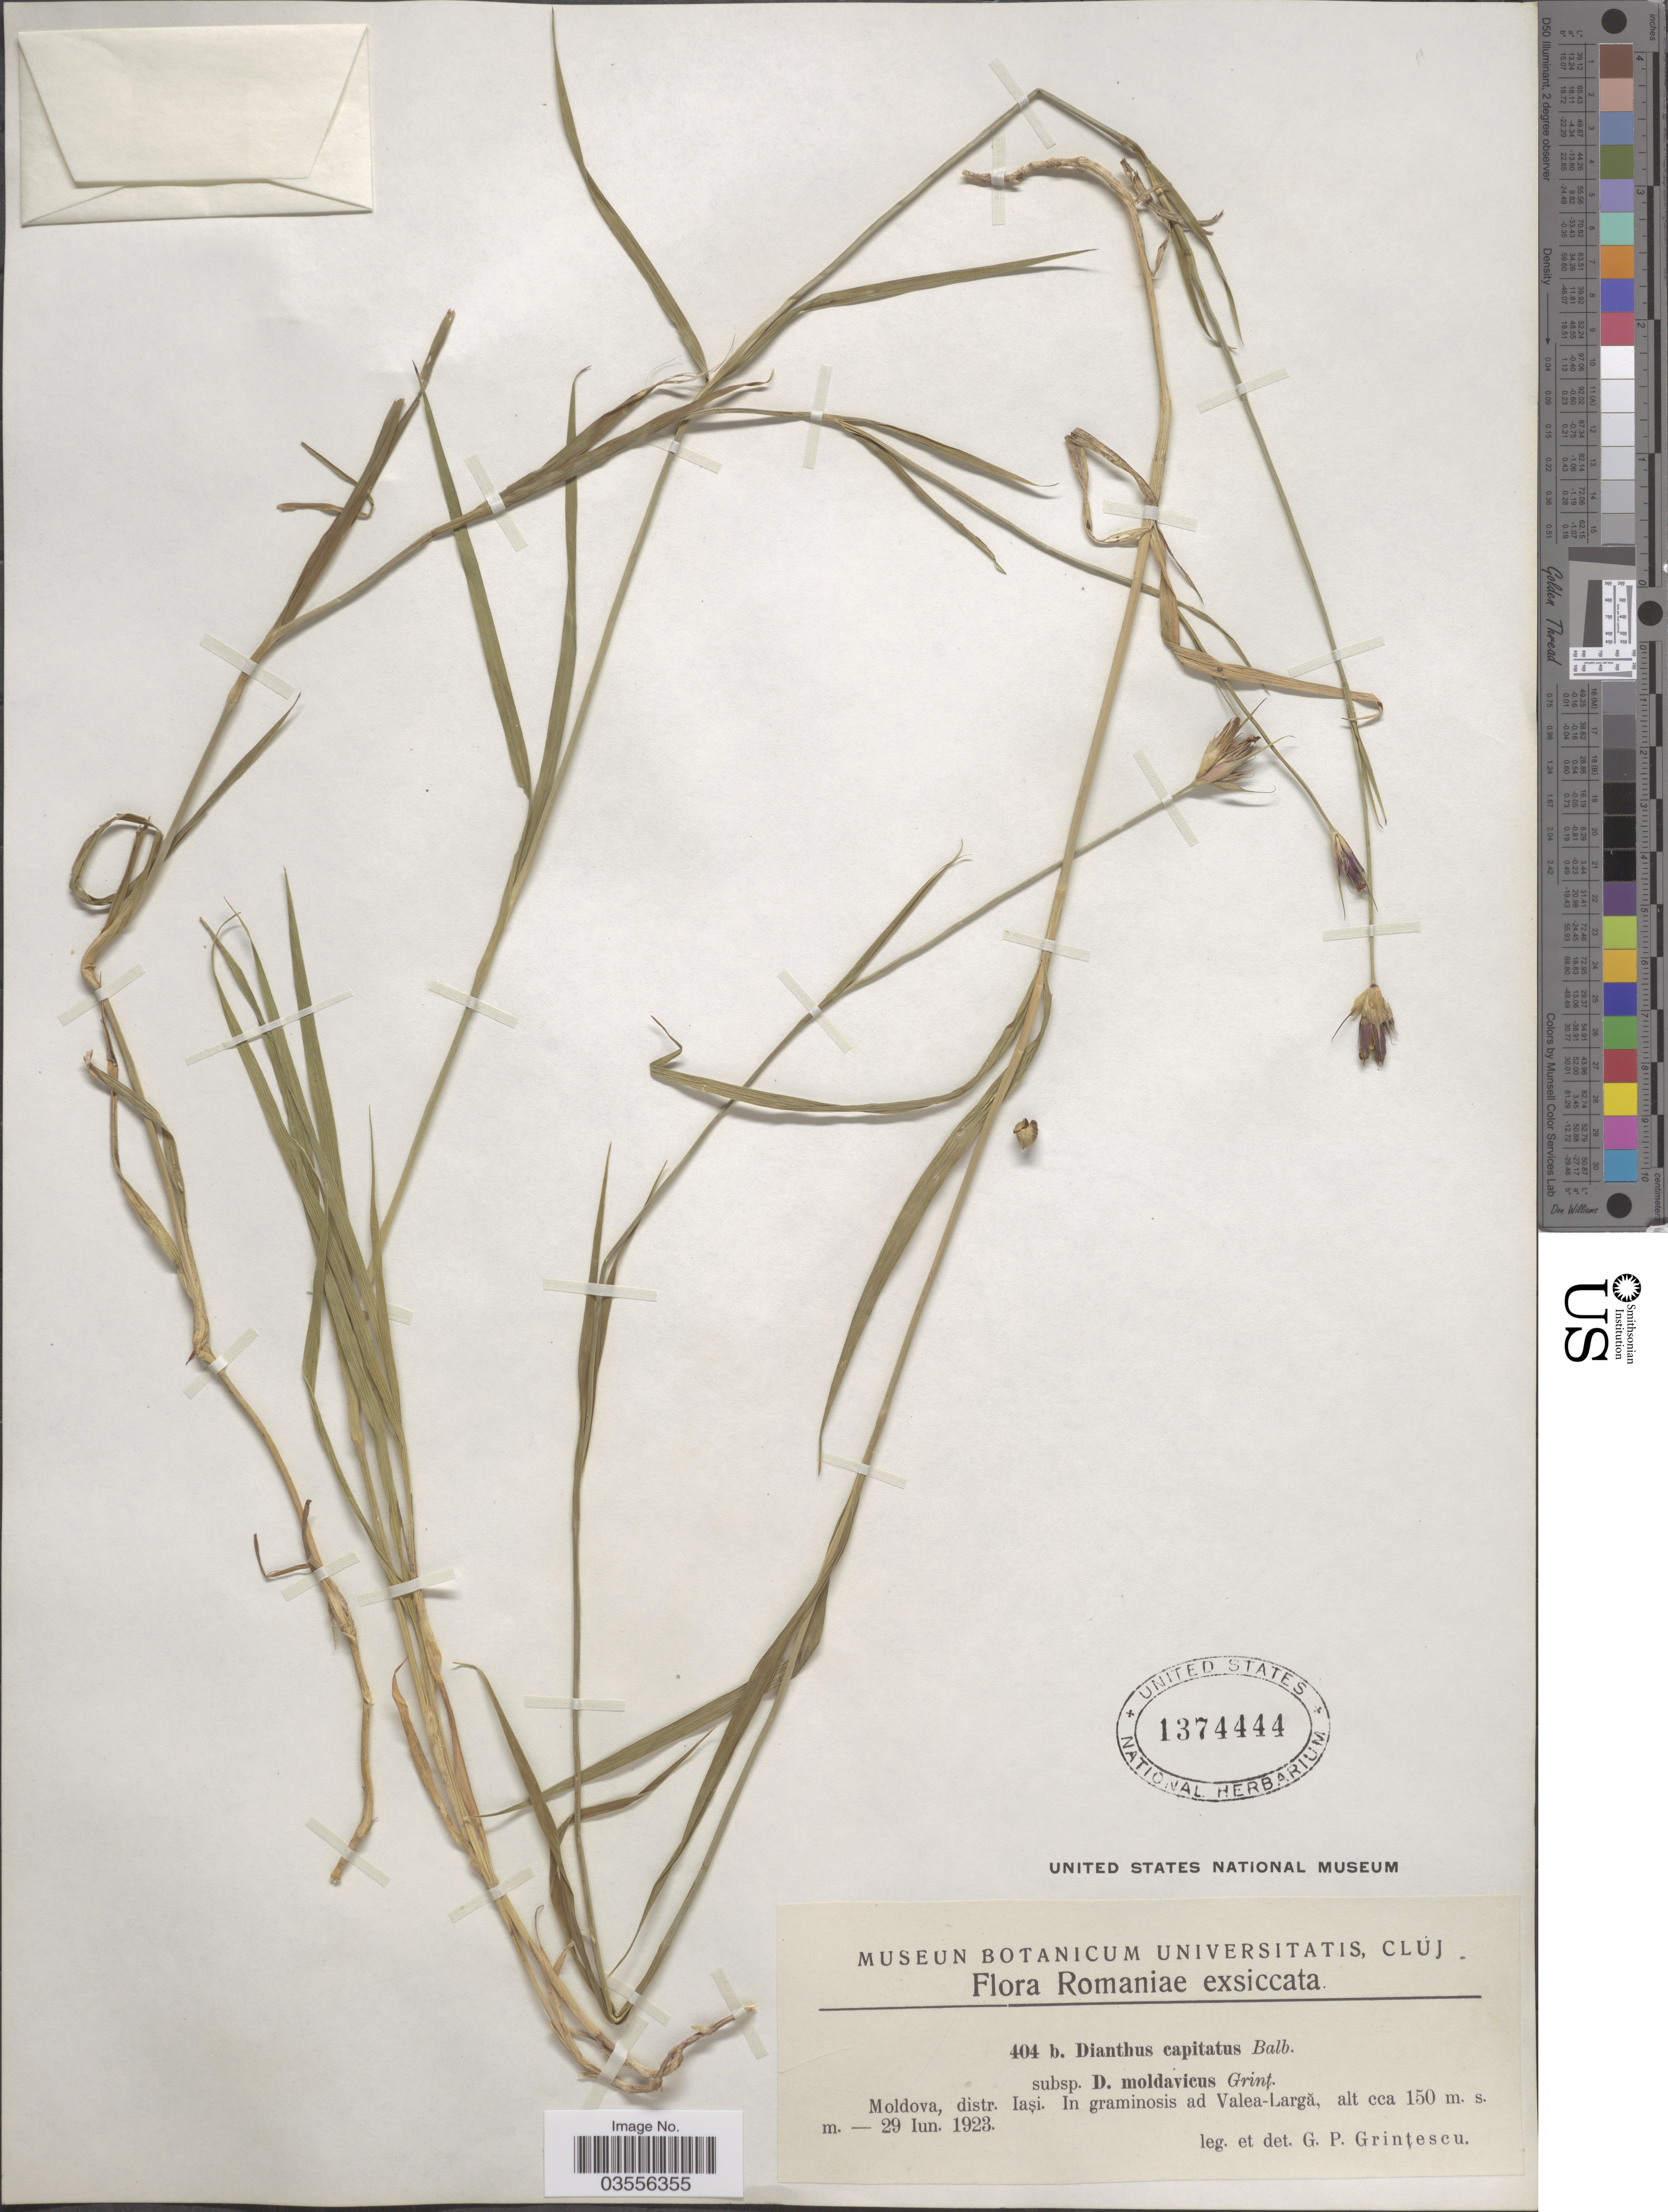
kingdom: Plantae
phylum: Tracheophyta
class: Magnoliopsida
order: Caryophyllales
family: Caryophyllaceae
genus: Dianthus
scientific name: Dianthus capitatus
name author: J. St.-Hil.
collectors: G. Grintescu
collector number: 404b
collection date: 1923-06-29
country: Romania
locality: Moldova, distr. Iaşi. In graminosis ad Valea-Largă.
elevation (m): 150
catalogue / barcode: US 1374444